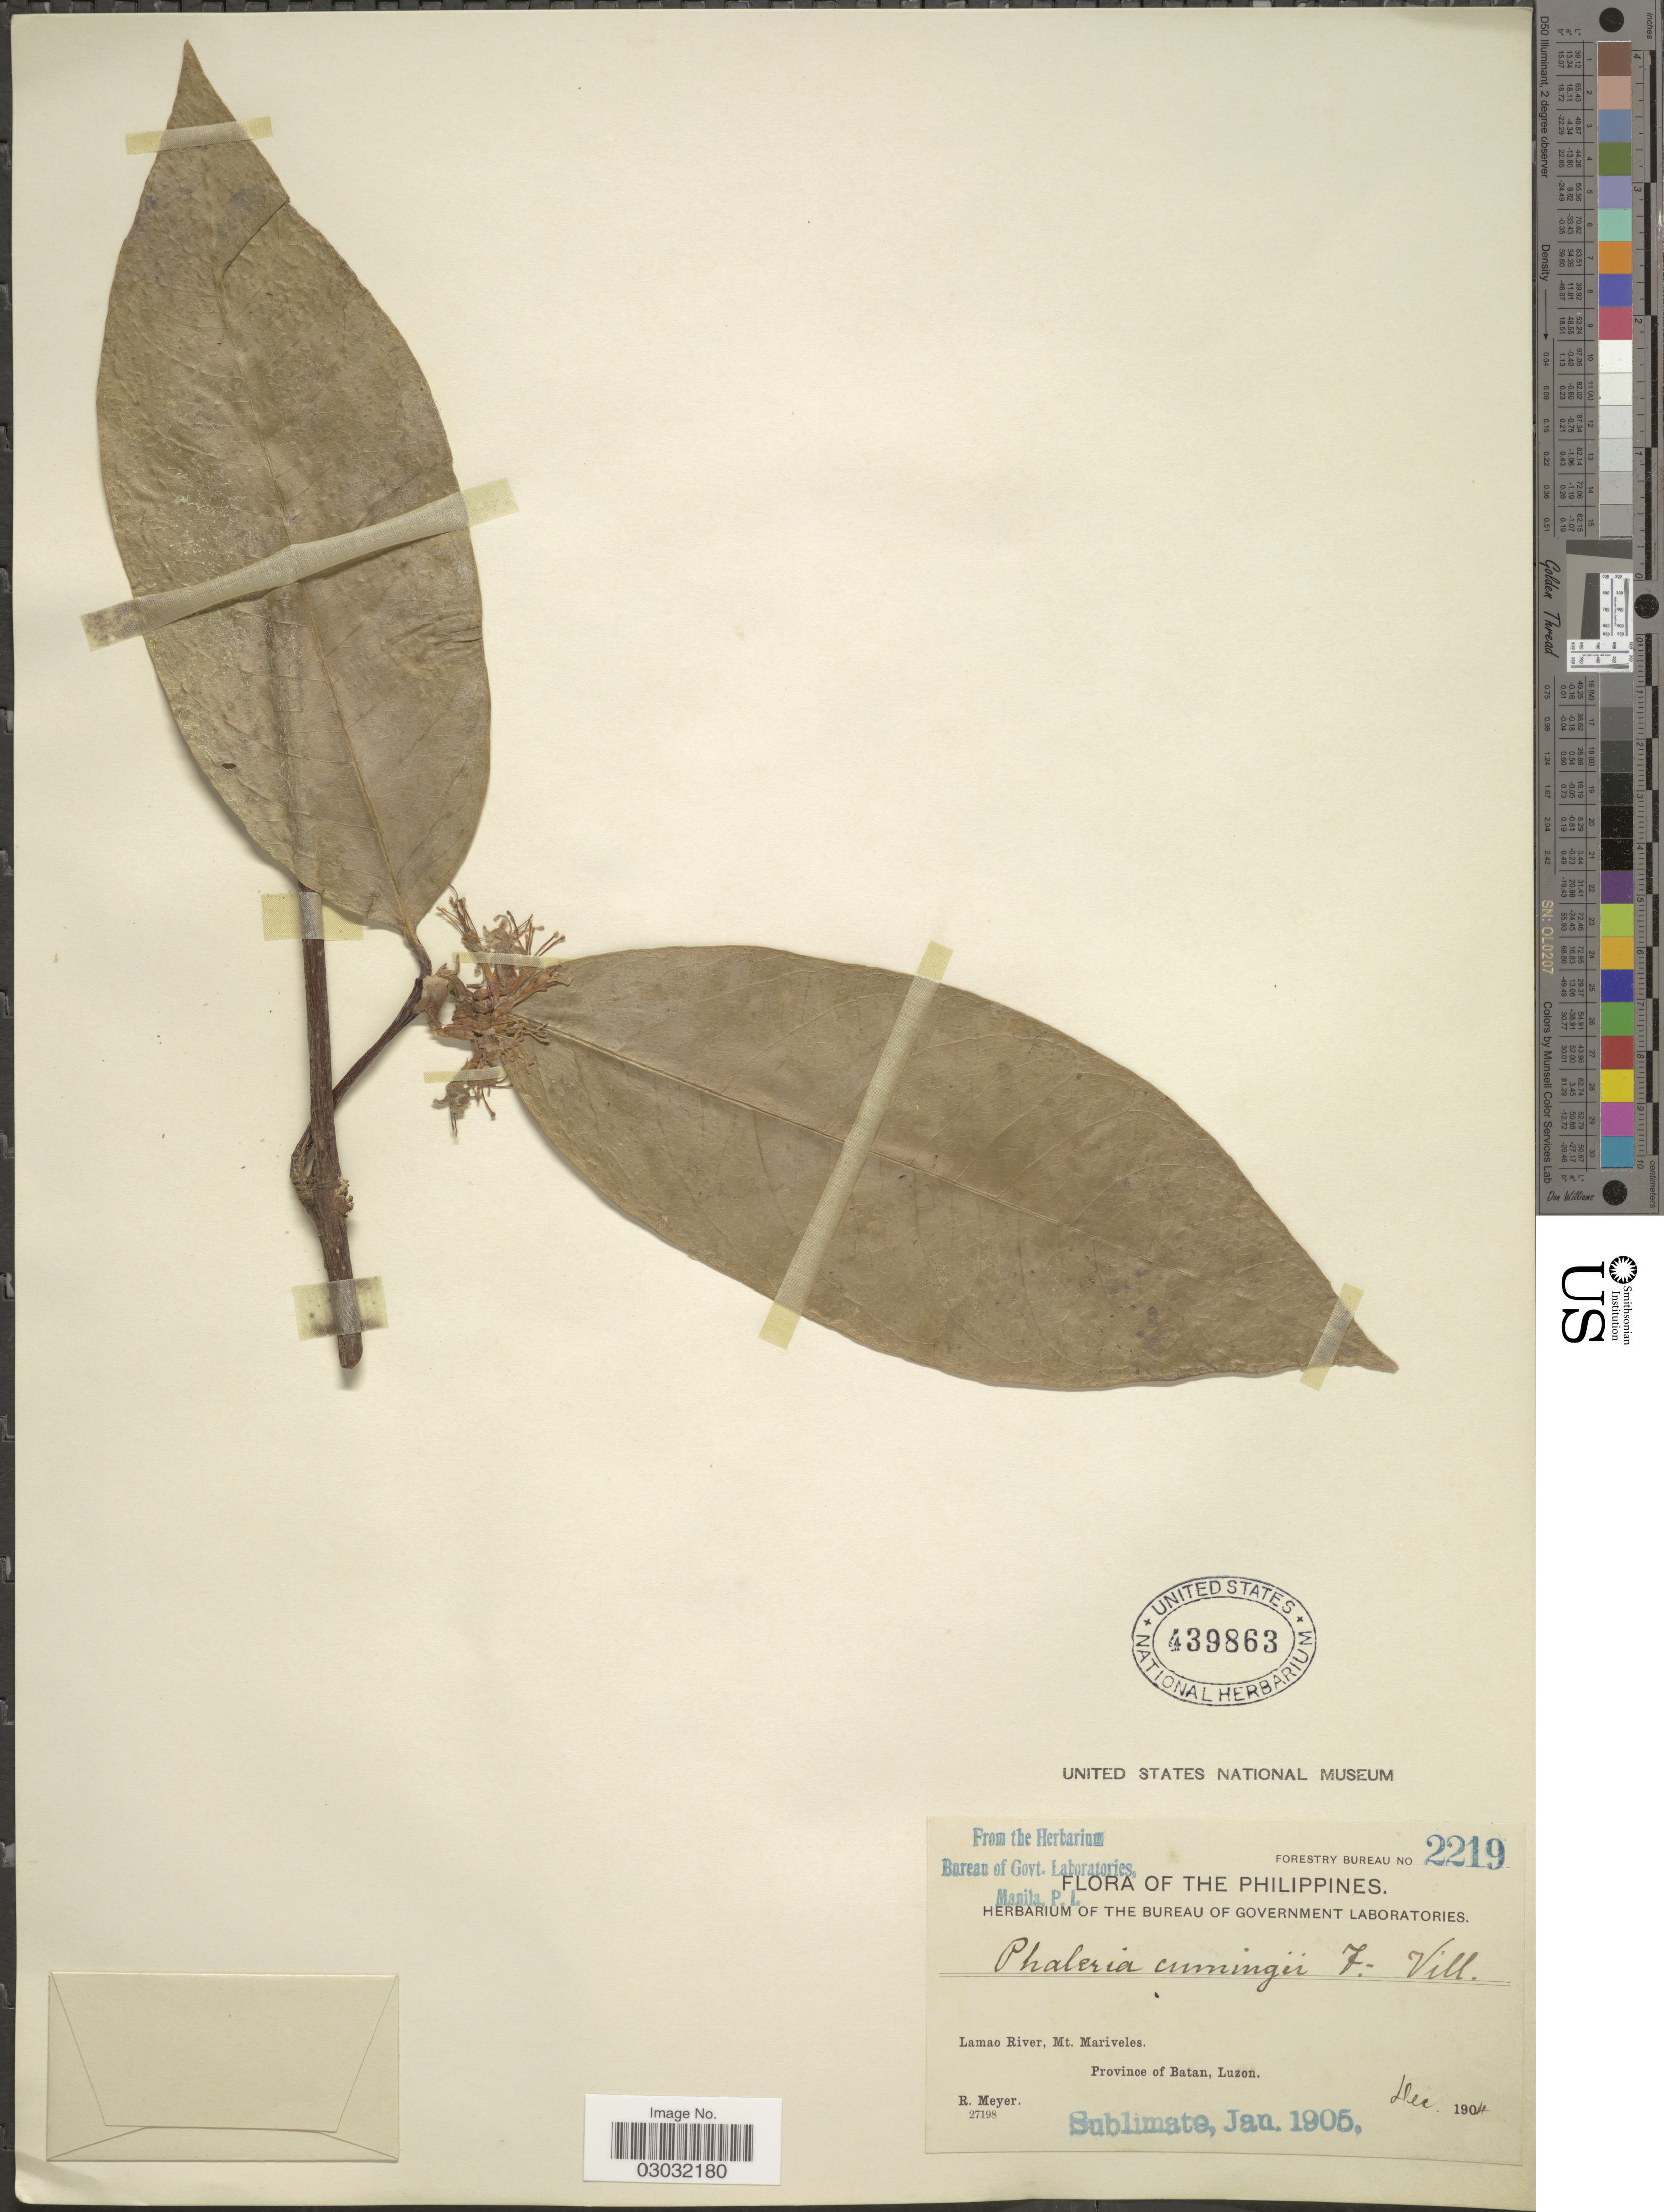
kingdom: Plantae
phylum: Tracheophyta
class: Magnoliopsida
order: Malvales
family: Thymelaeaceae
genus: Phaleria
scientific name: Phaleria cumingii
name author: (Meisn.) Fern.-Vill.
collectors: R. Meyer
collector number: Forestry Bureau 2219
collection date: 1905-01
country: Philippines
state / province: Cagayan Valley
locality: Lamao River, Mt. Mariveles. Province of Batan, Luzon.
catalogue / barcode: US 439863